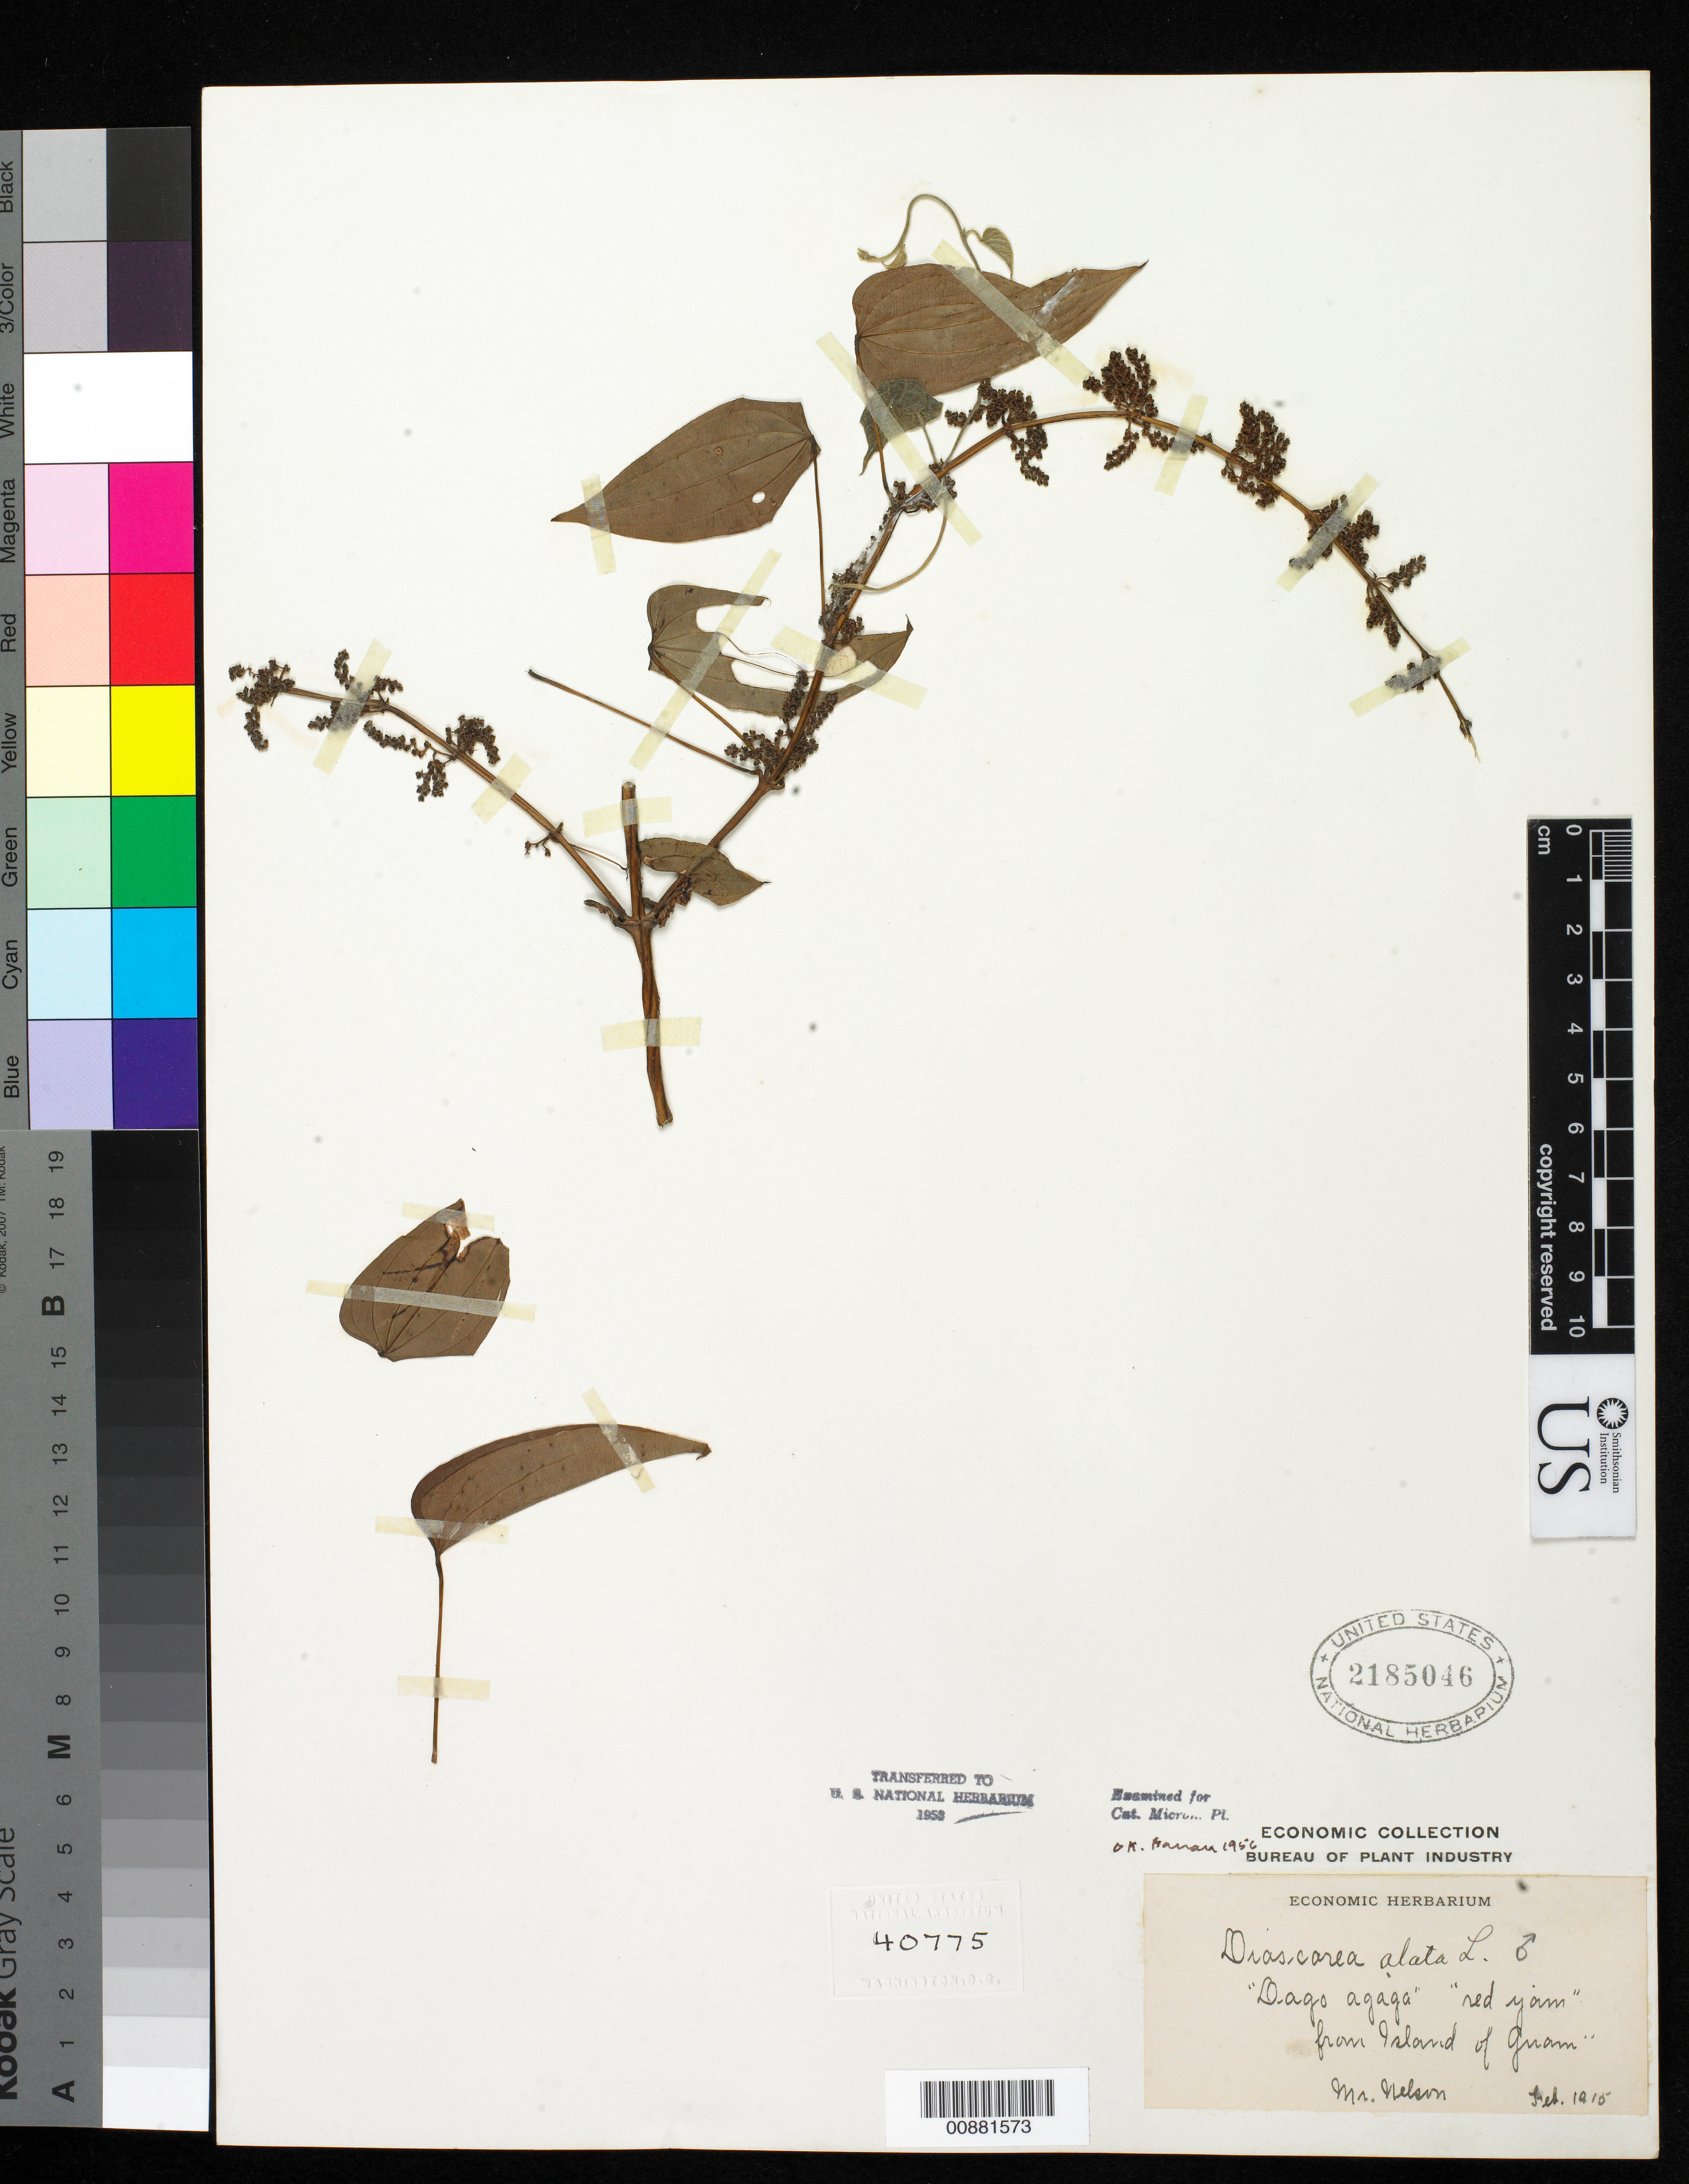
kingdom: Plantae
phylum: Tracheophyta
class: Liliopsida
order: Dioscoreales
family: Dioscoreaceae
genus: Dioscorea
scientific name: Dioscorea alata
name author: L.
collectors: Nelson, --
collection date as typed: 01 Feb 1915 to 28 Feb 1915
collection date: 1915-02-01/1915-02-28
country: Guam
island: Guam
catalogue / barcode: US 2185046